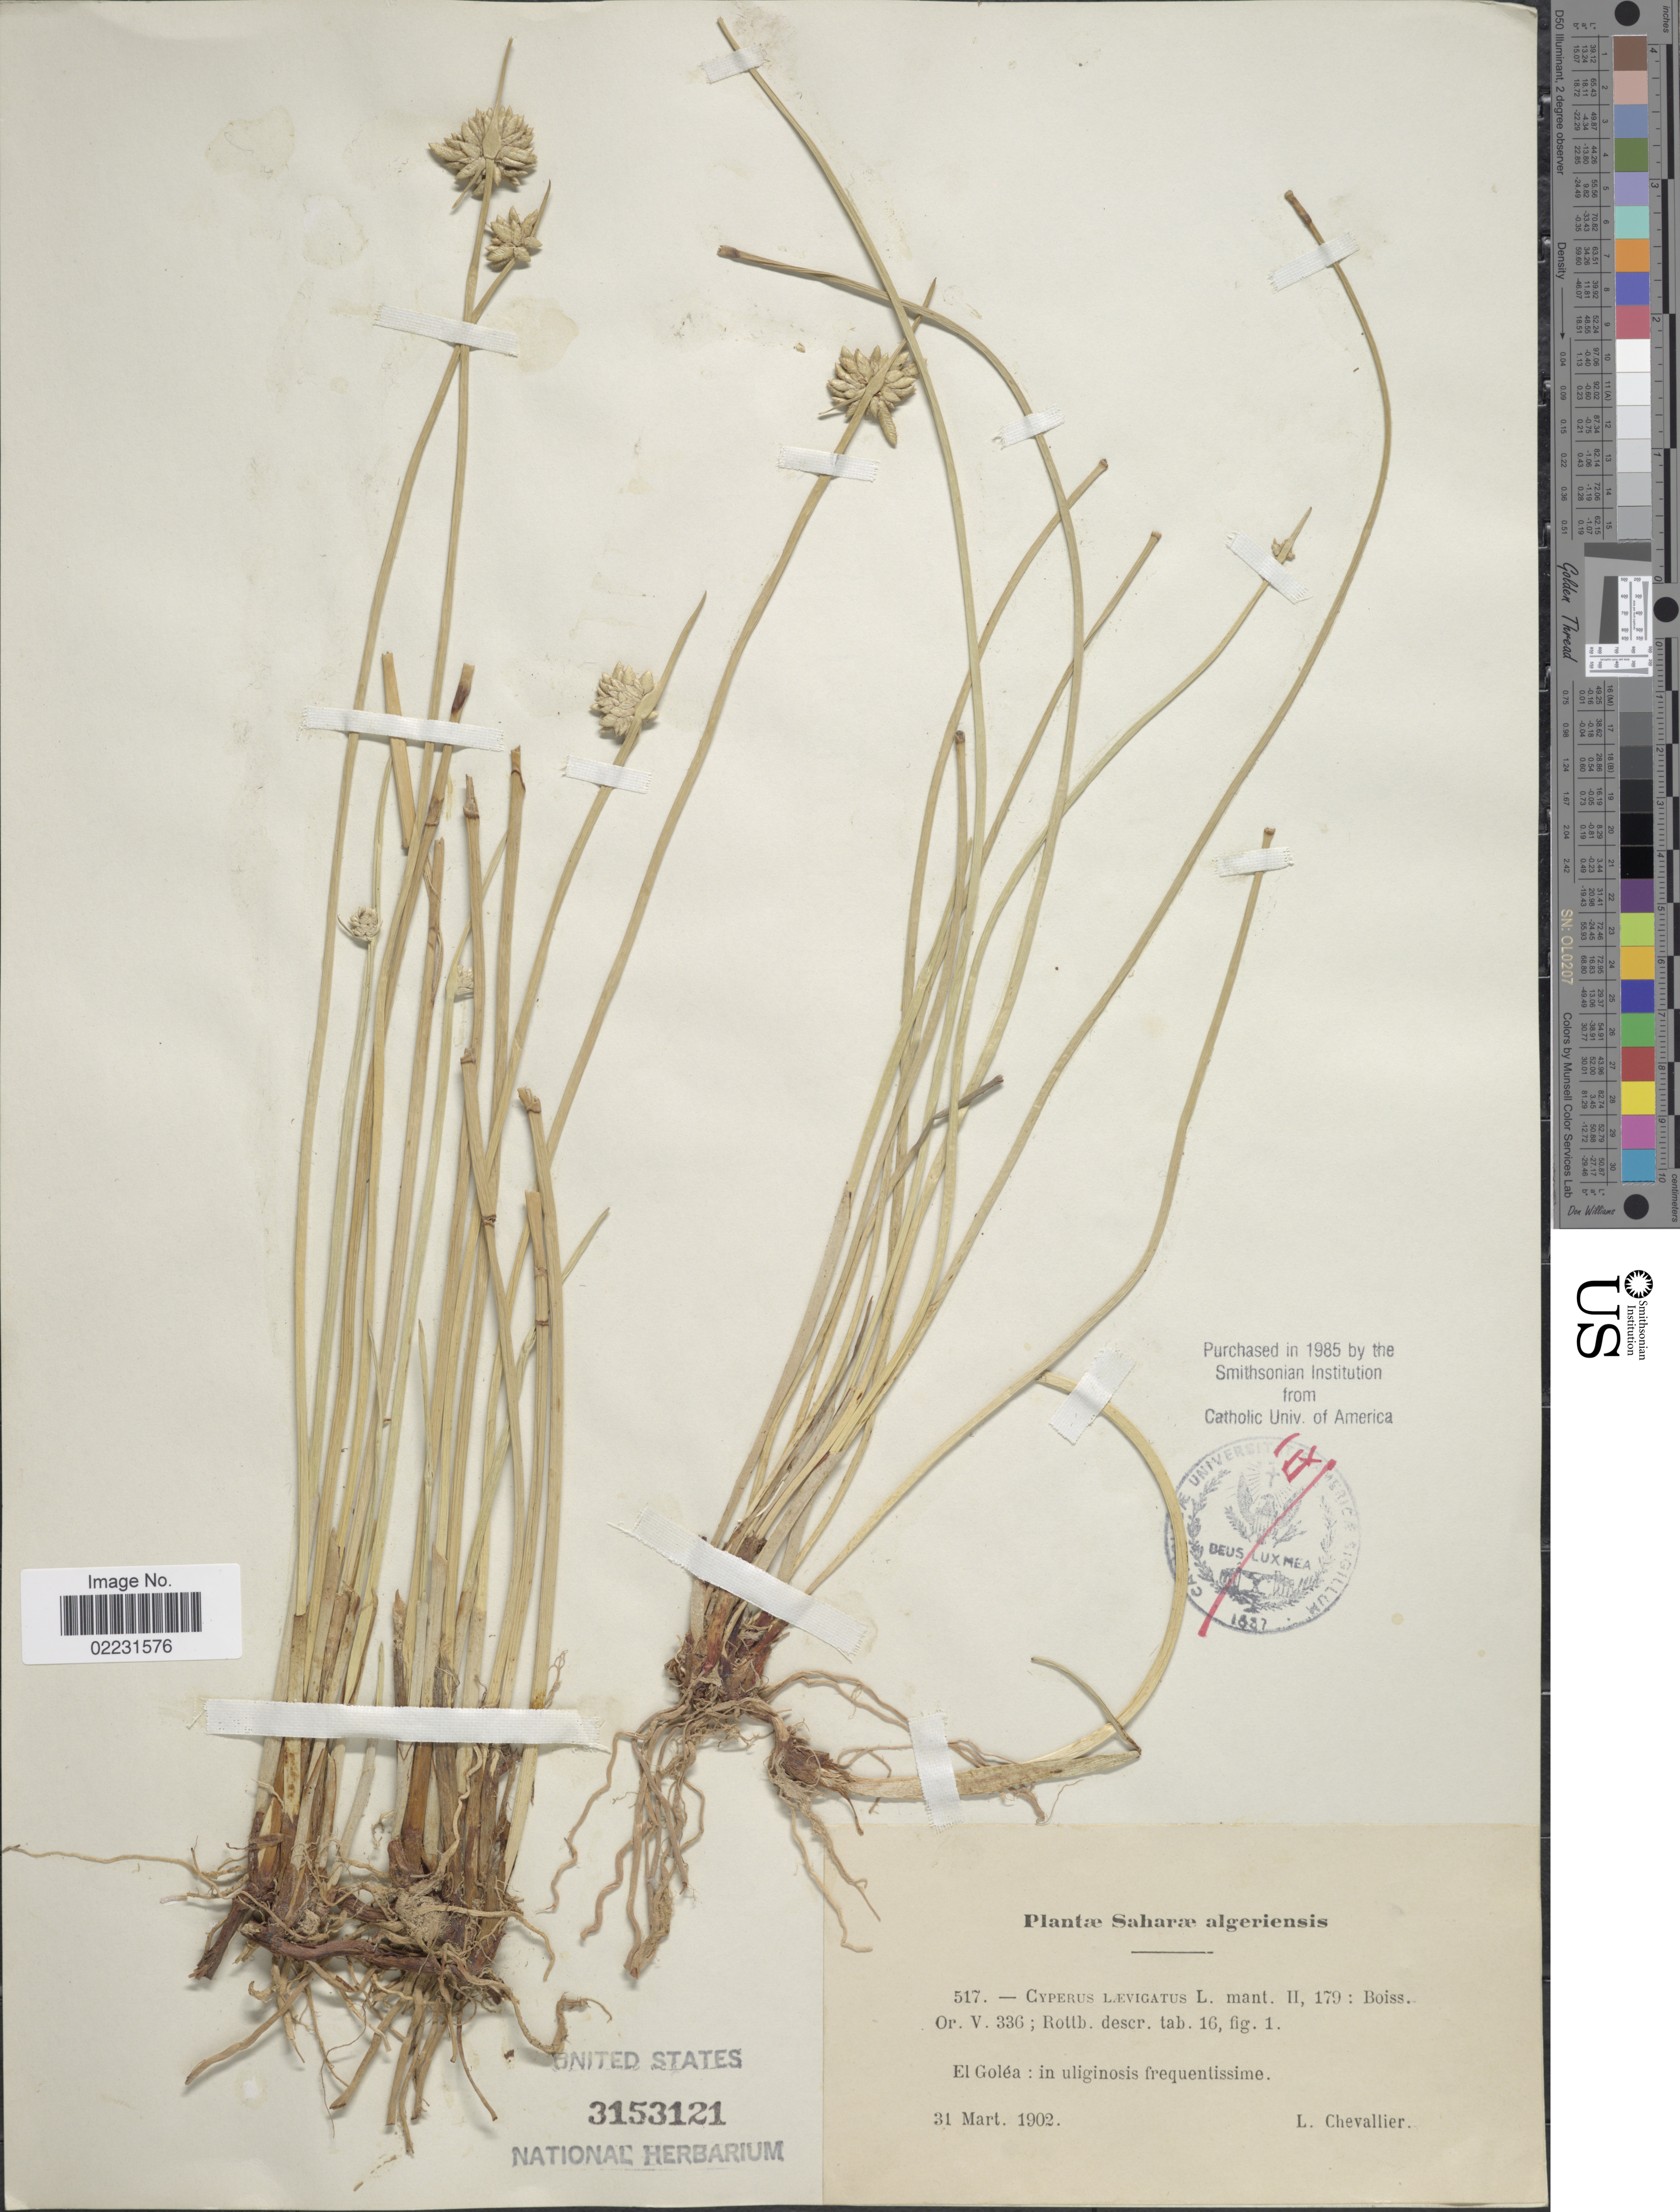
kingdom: Plantae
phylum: Tracheophyta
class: Liliopsida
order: Poales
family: Cyperaceae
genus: Cyperus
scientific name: Cyperus laevigatus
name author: L.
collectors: L. Chevallier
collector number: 517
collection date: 1902-03-31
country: Algeria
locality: Saharae Algeriensis, El Golea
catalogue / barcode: US 3153121